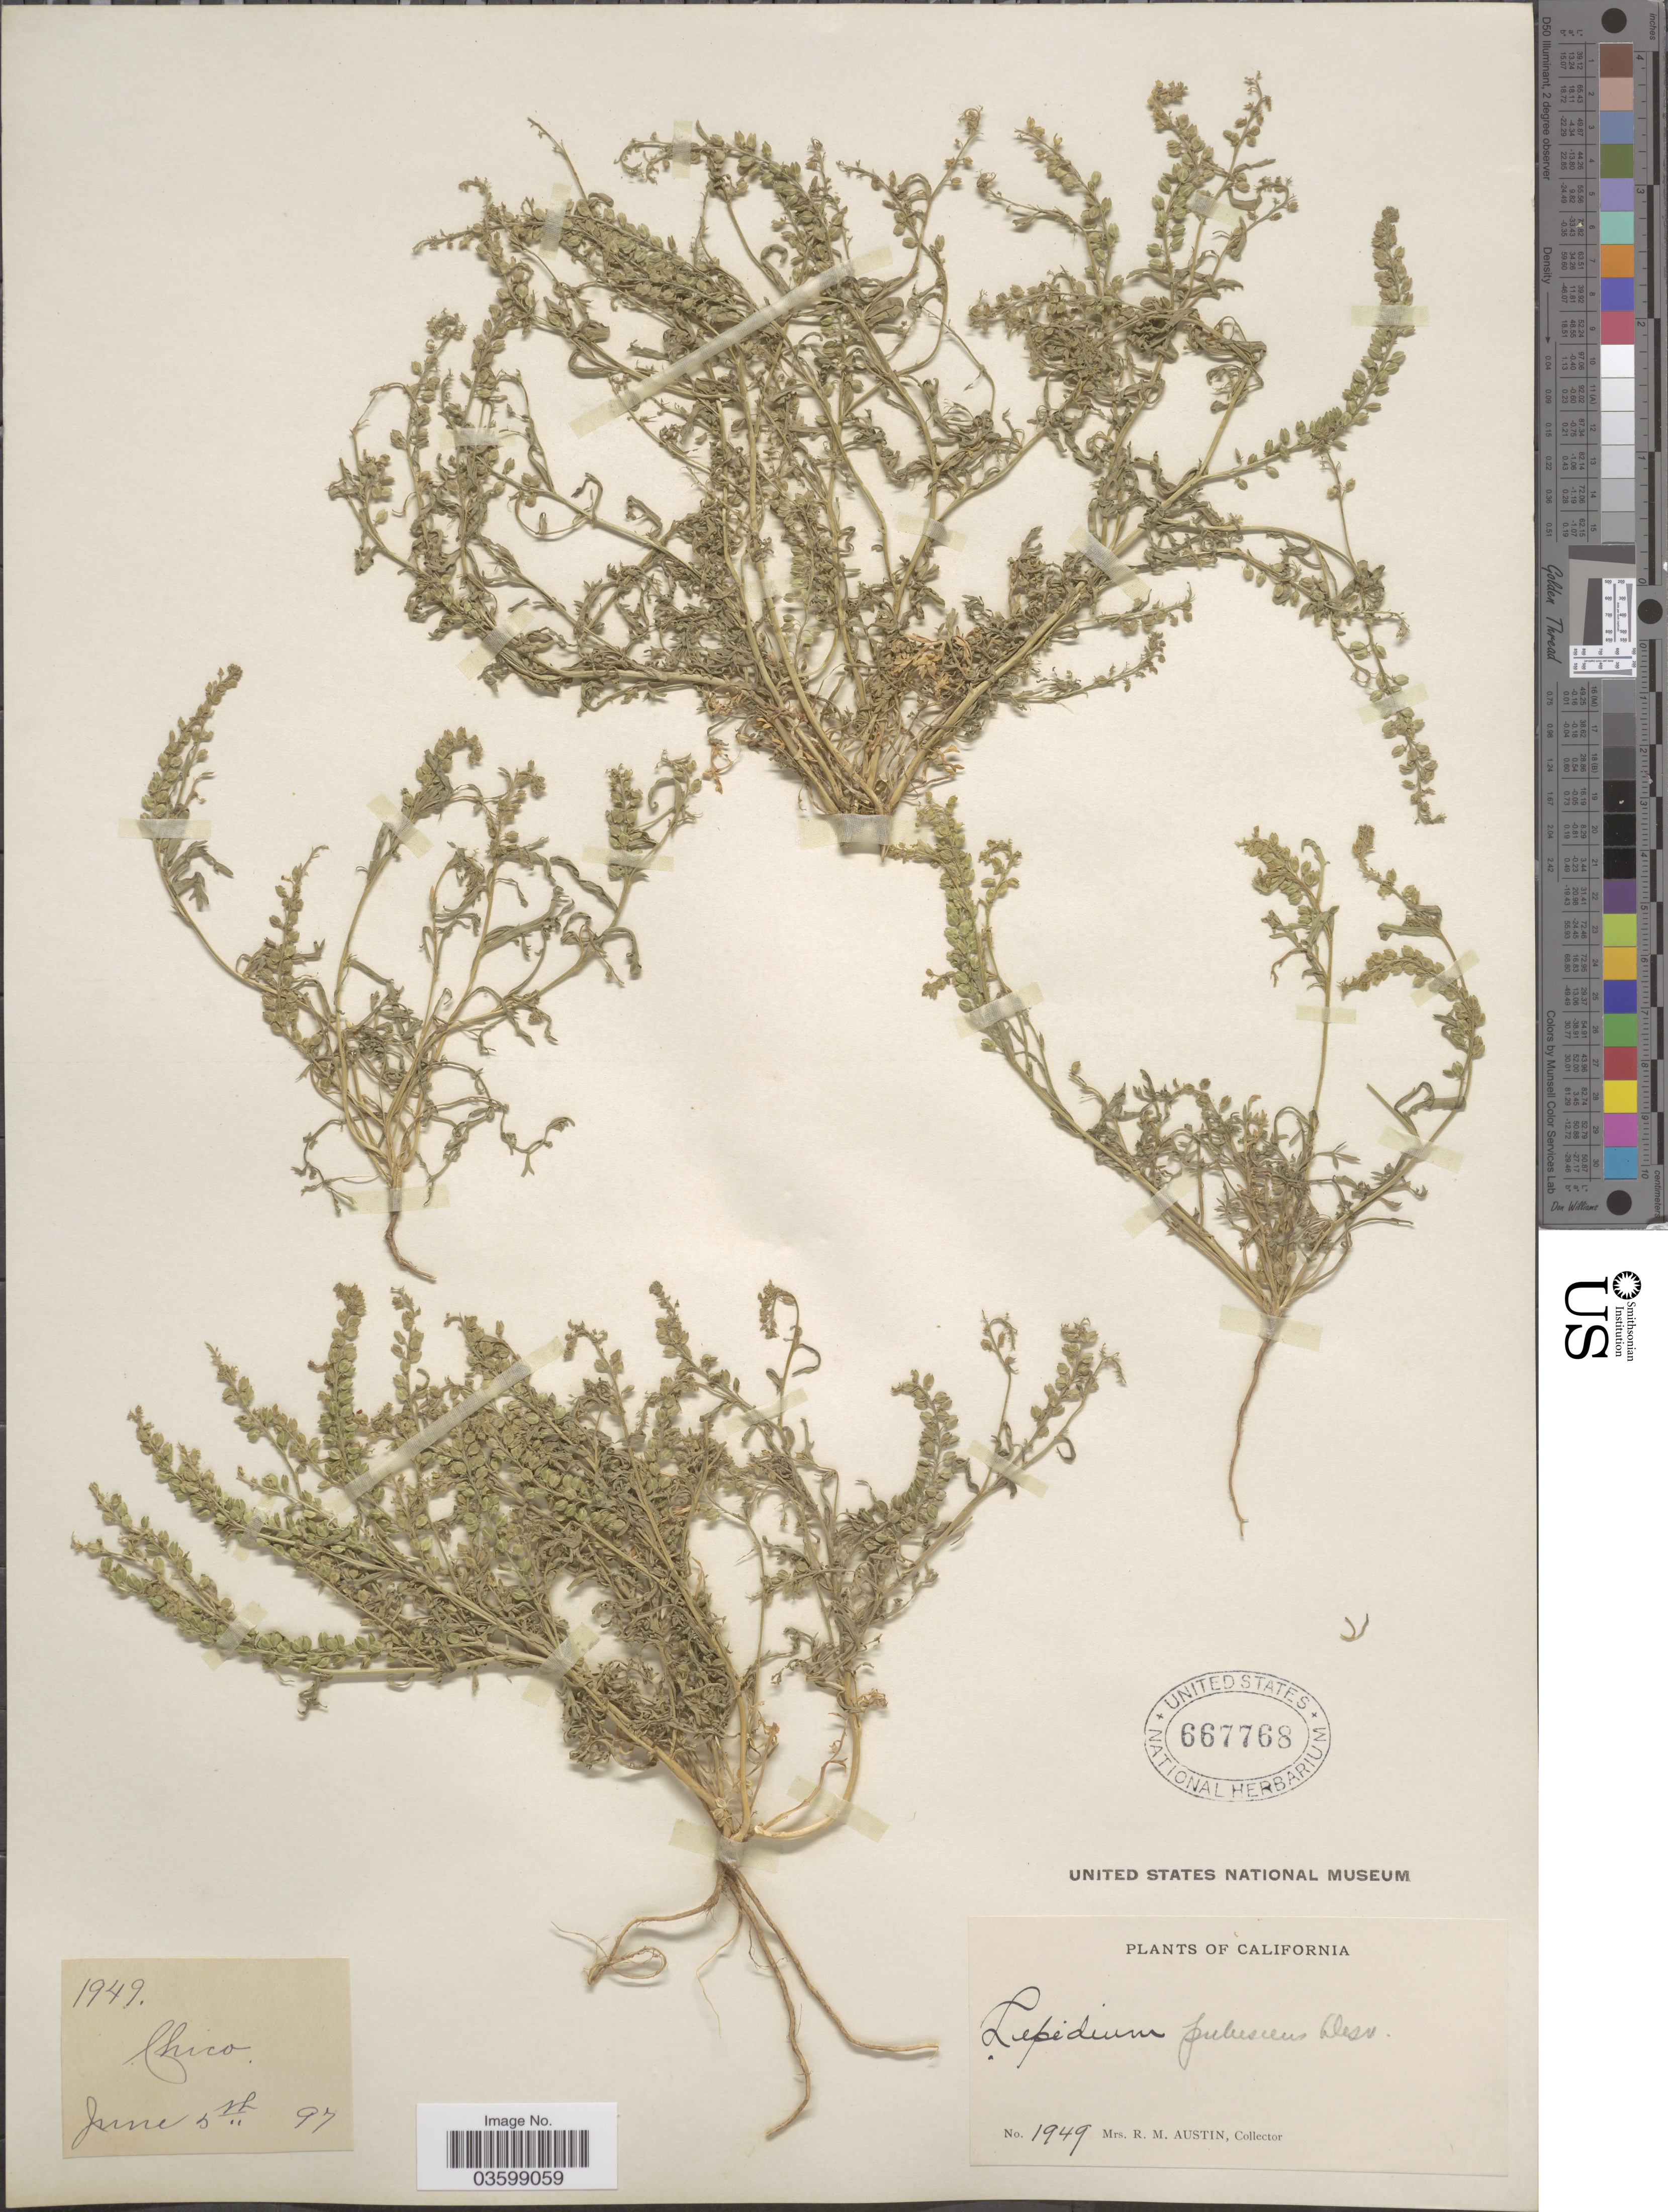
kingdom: Plantae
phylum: Tracheophyta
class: Magnoliopsida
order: Brassicales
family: Brassicaceae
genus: Lepidium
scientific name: Lepidium strictum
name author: (S. Watson) Rattan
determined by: Al-Shehbaz, I. A., (MO), Missouri Botanical Garden (UNITED STATES)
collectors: R. Austin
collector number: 1949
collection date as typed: Transcribed d/m/y: 5/6/97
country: United States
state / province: California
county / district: Butte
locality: Chico.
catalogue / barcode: US 667768